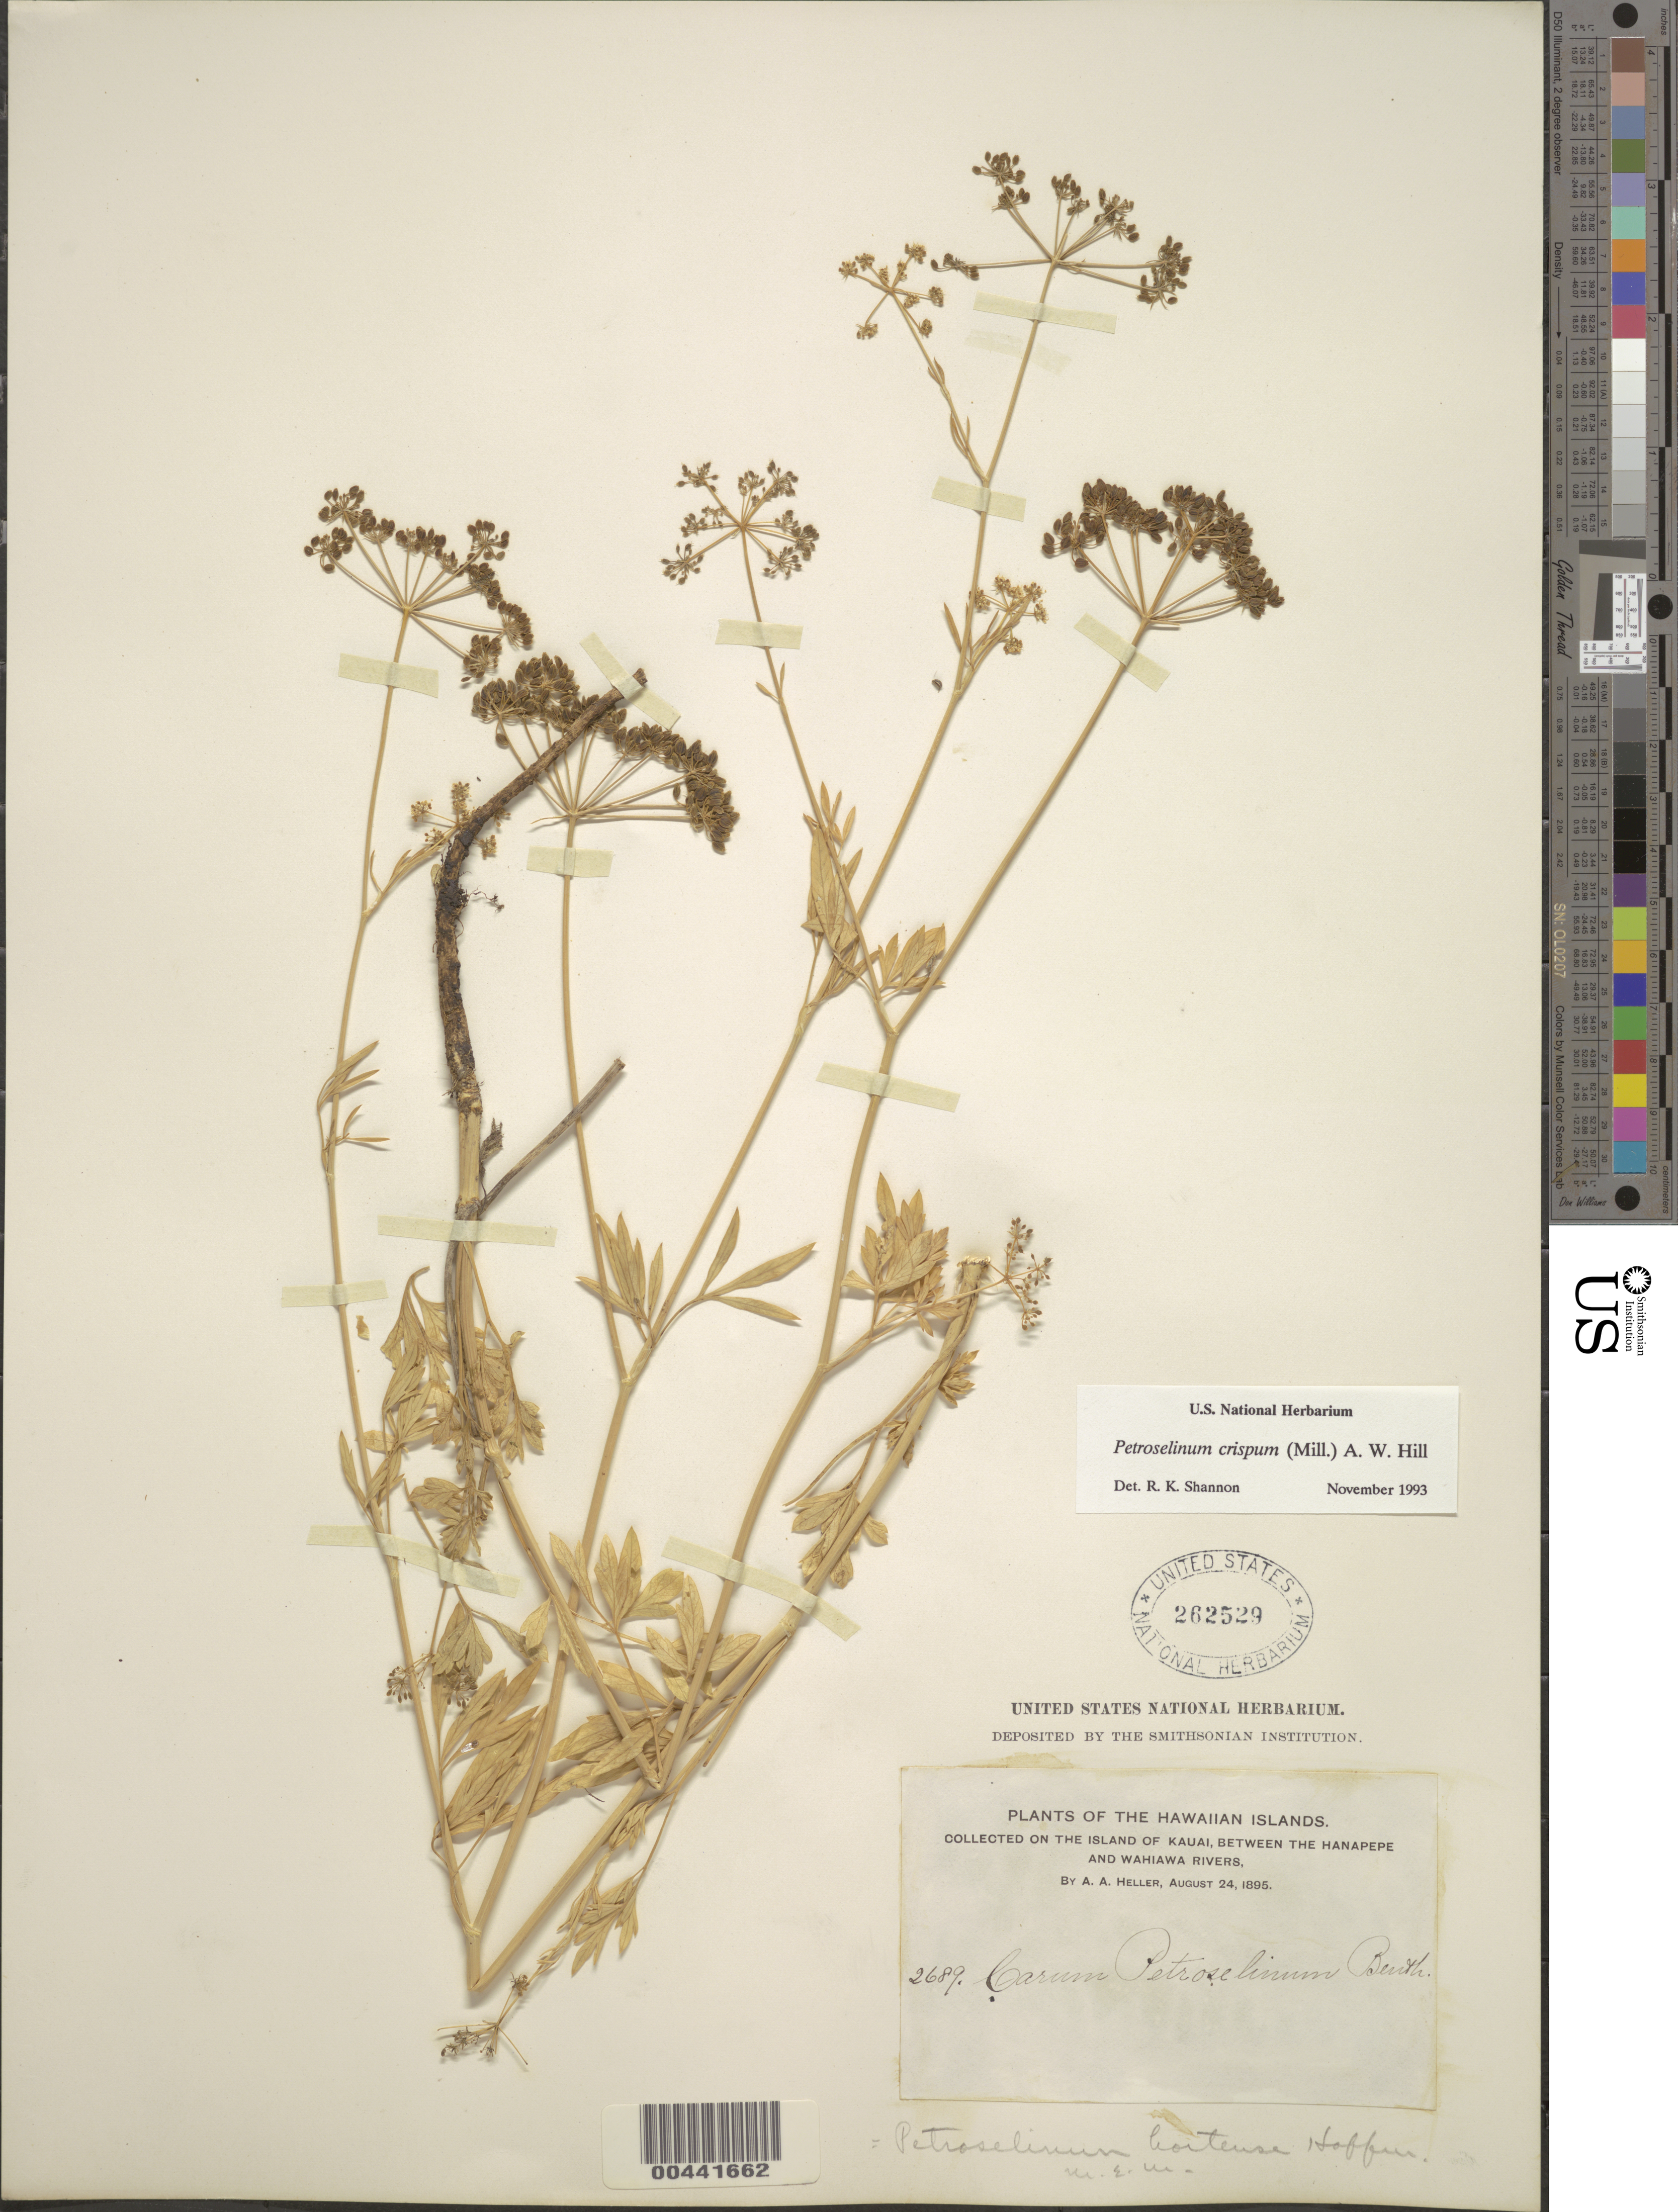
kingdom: Plantae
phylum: Tracheophyta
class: Magnoliopsida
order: Apiales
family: Apiaceae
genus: Petroselinum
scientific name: Petroselinum crispum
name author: (Mill.) Fuss.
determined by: Shannon, R. K., (UNITED STATES)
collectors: A. A. Heller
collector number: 2689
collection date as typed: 24 Aug 1895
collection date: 1895-08-24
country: United States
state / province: Hawaii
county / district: Kauai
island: Kaua'i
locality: Between the Hanapepe and Wahiawa Rivers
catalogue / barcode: US 262529